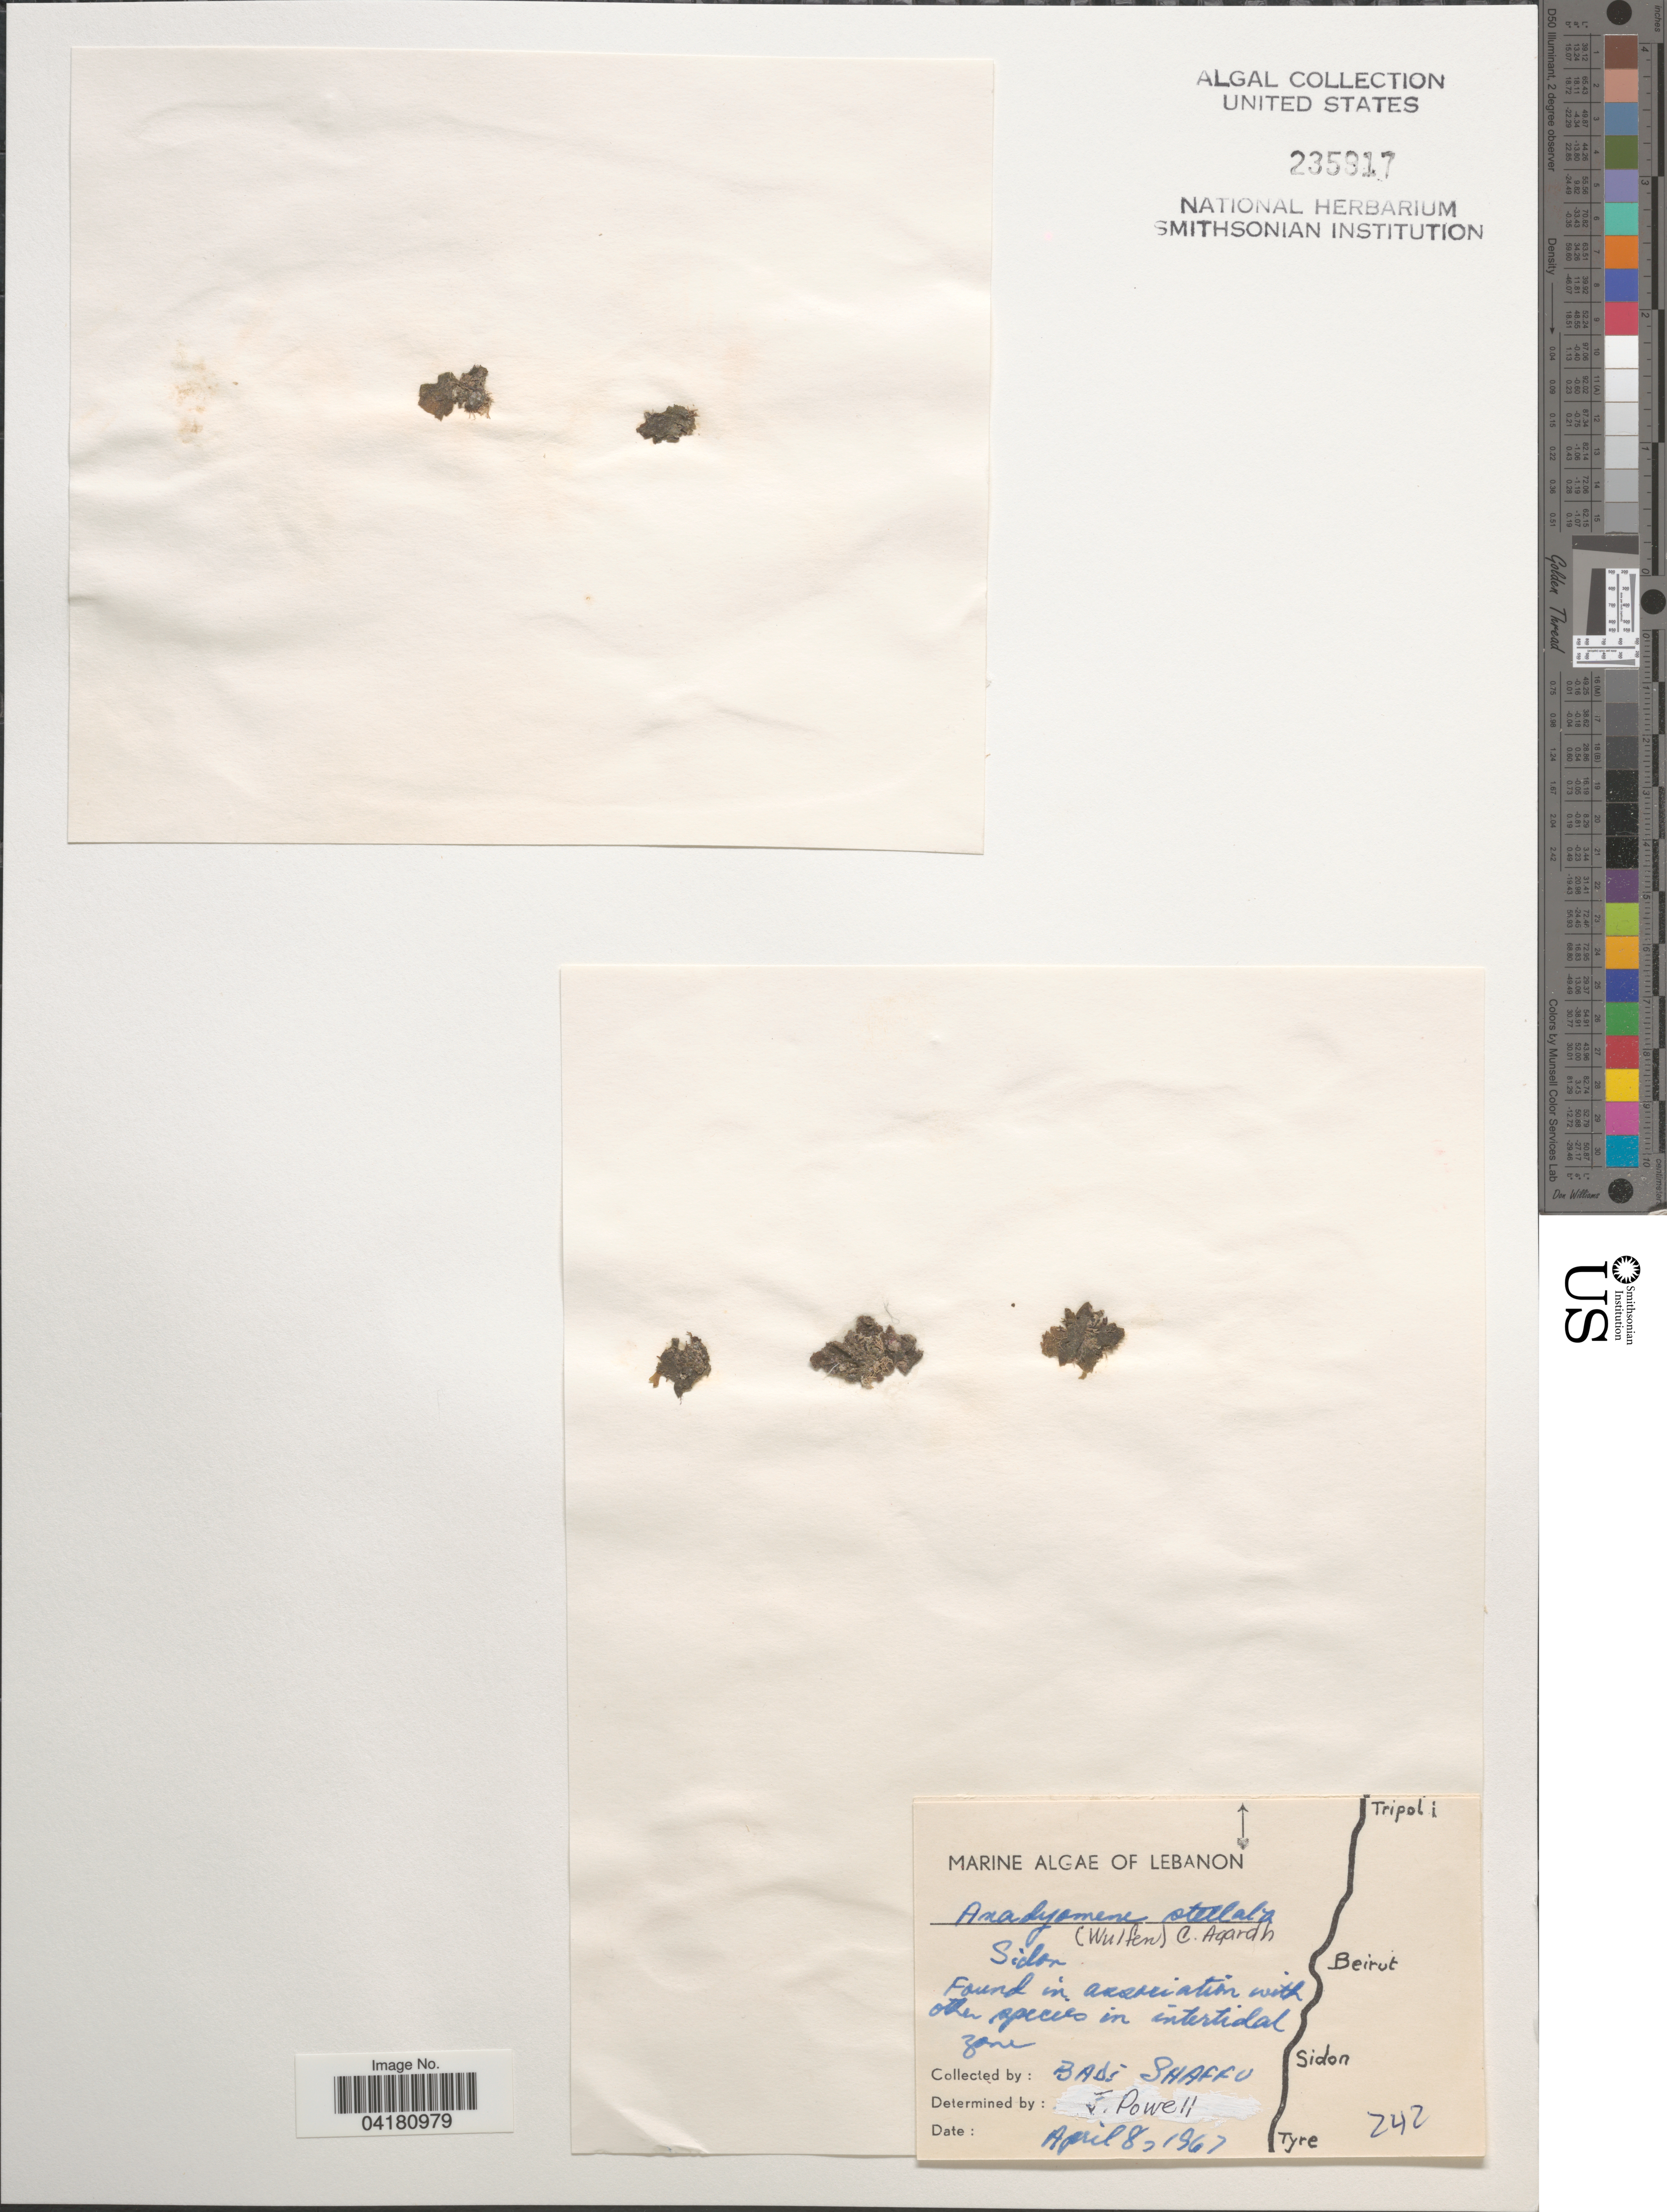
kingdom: Plantae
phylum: Chlorophyta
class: Ulvophyceae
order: Cladophorales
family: Anadyomenaceae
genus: Anadyomene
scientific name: Anadyomene stellata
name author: (Wulfen) C. Agardh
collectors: B. Shaffu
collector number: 242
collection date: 1967-04-08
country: Lebanon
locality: Sidon.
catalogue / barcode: US 235917